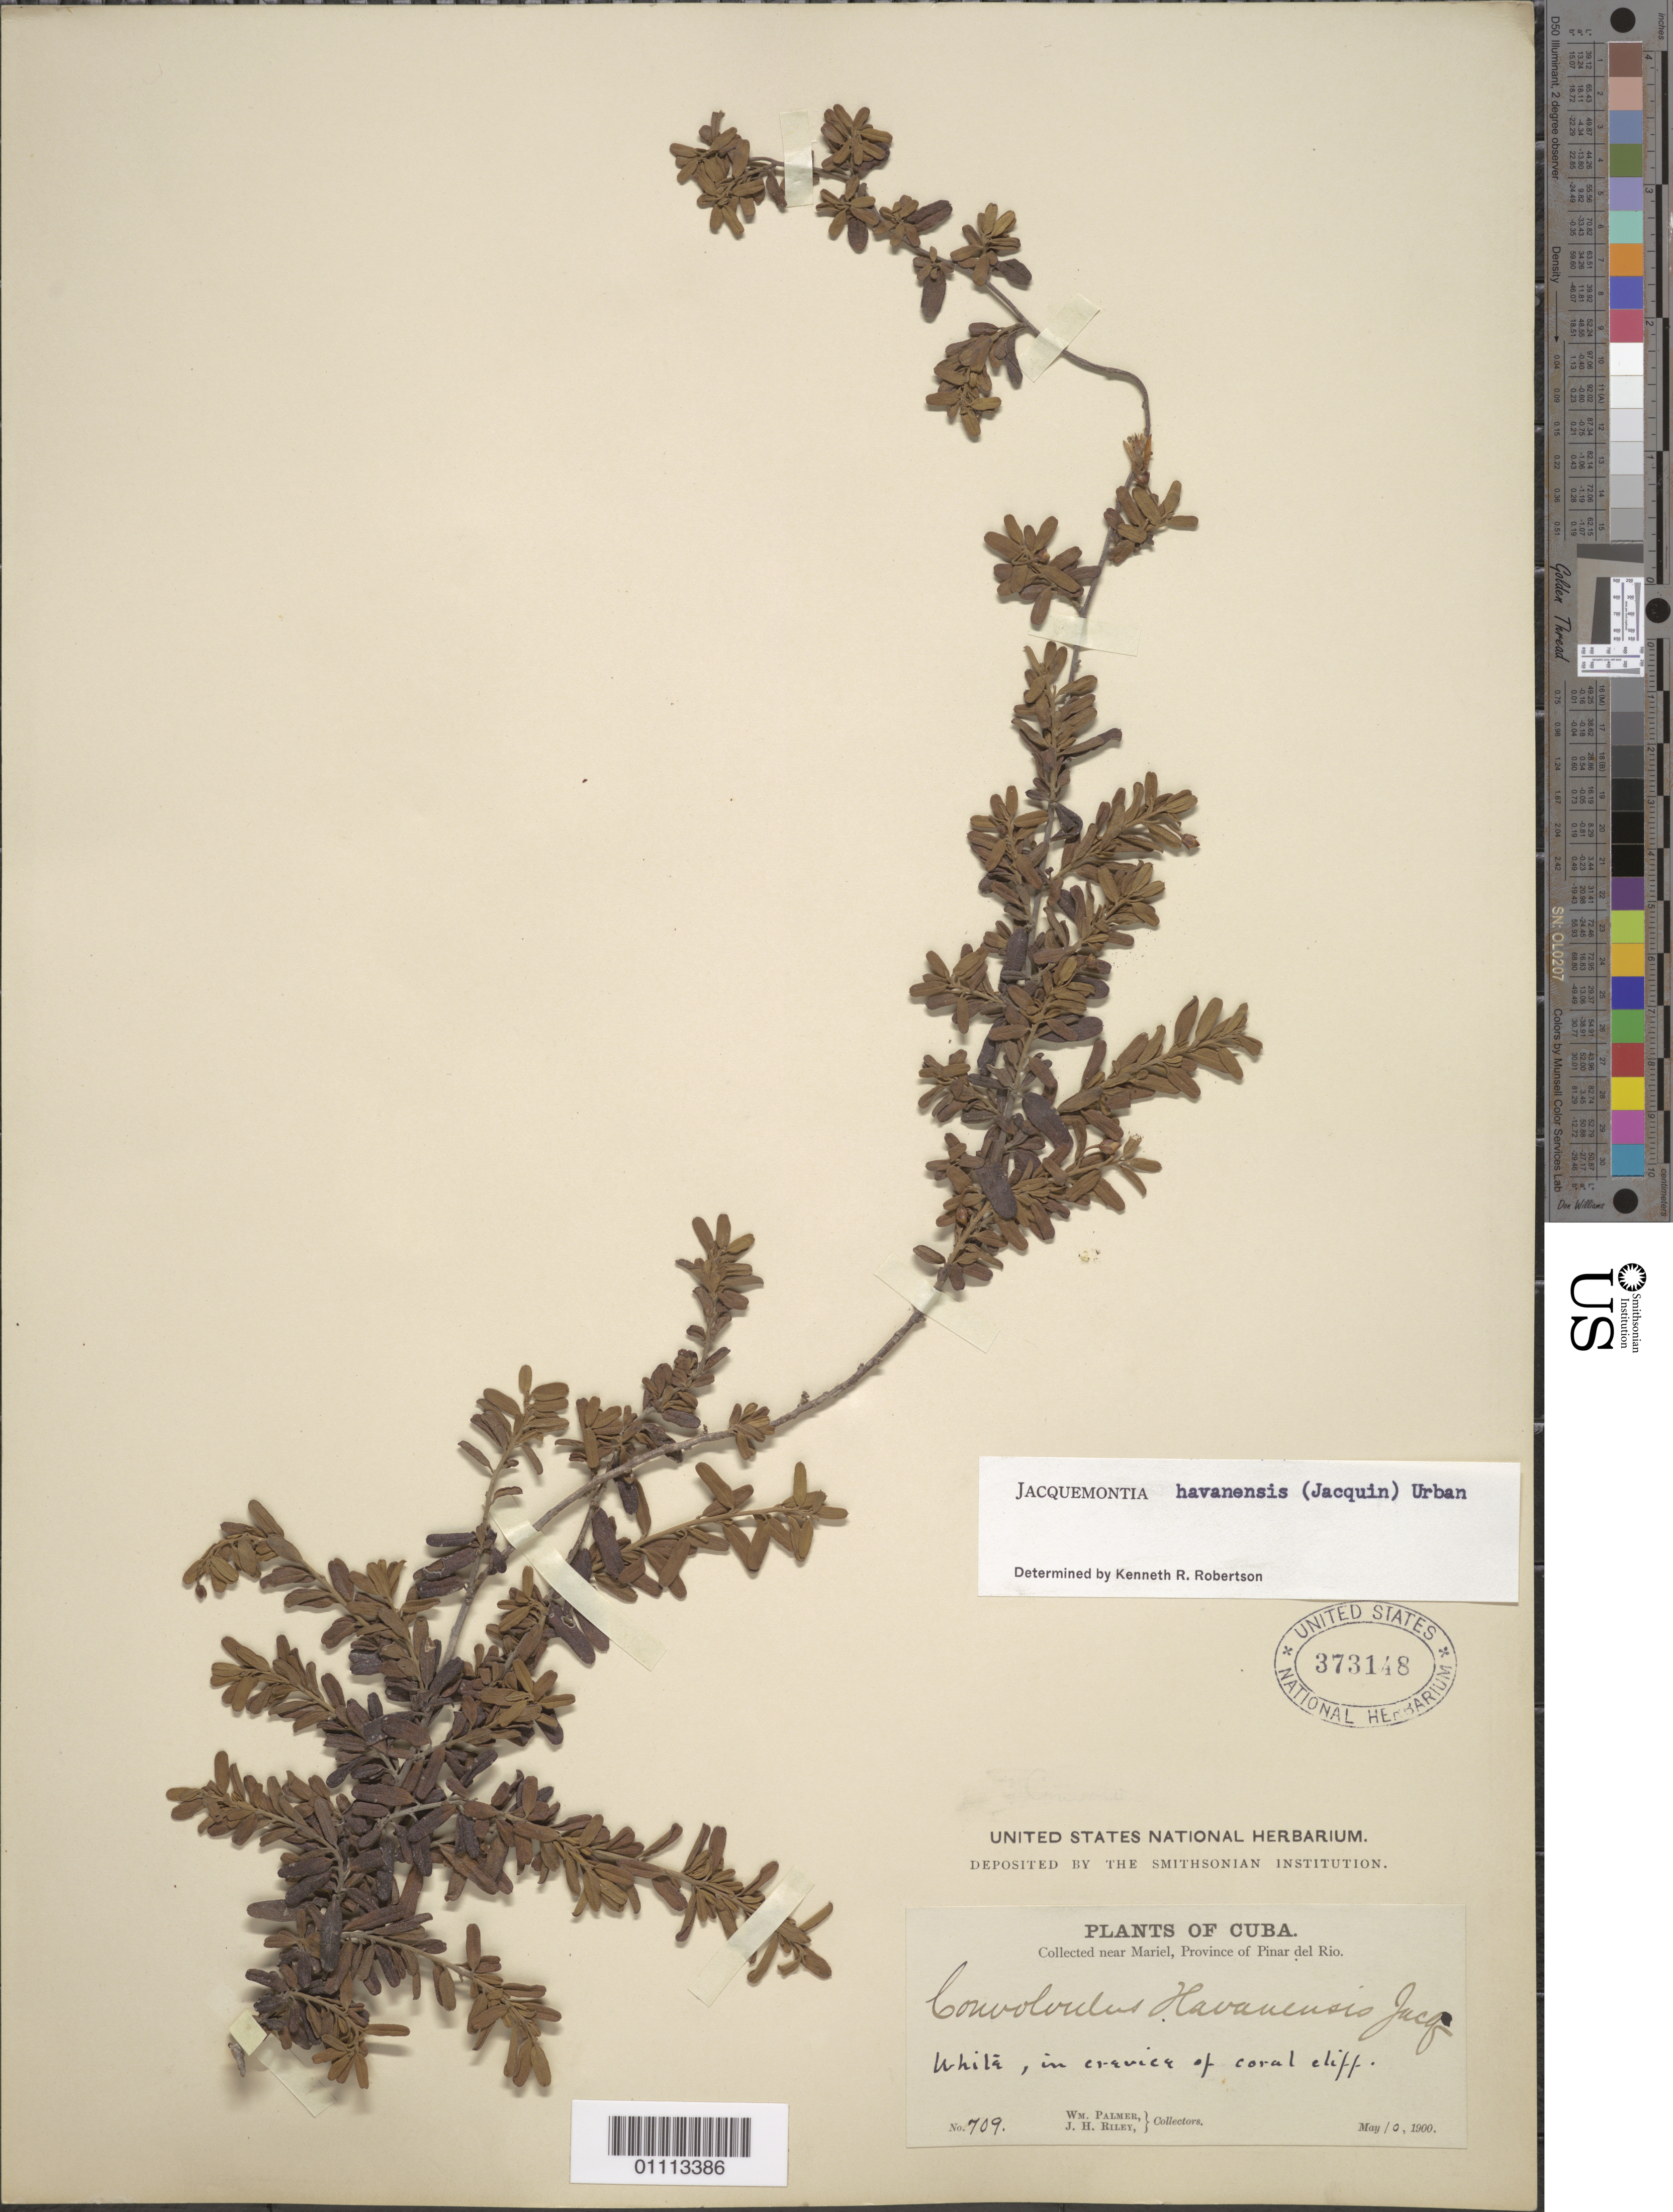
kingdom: Plantae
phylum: Tracheophyta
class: Magnoliopsida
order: Solanales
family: Convolvulaceae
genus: Jacquemontia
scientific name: Jacquemontia havanensis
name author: (Jacq.) Urb.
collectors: W. Palmer & J. H. Riley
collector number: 709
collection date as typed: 10 May 1900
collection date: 1900-05-10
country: Cuba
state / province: Pinar del Rio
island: Cuba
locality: In crevice of coral cliff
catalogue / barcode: US 373148